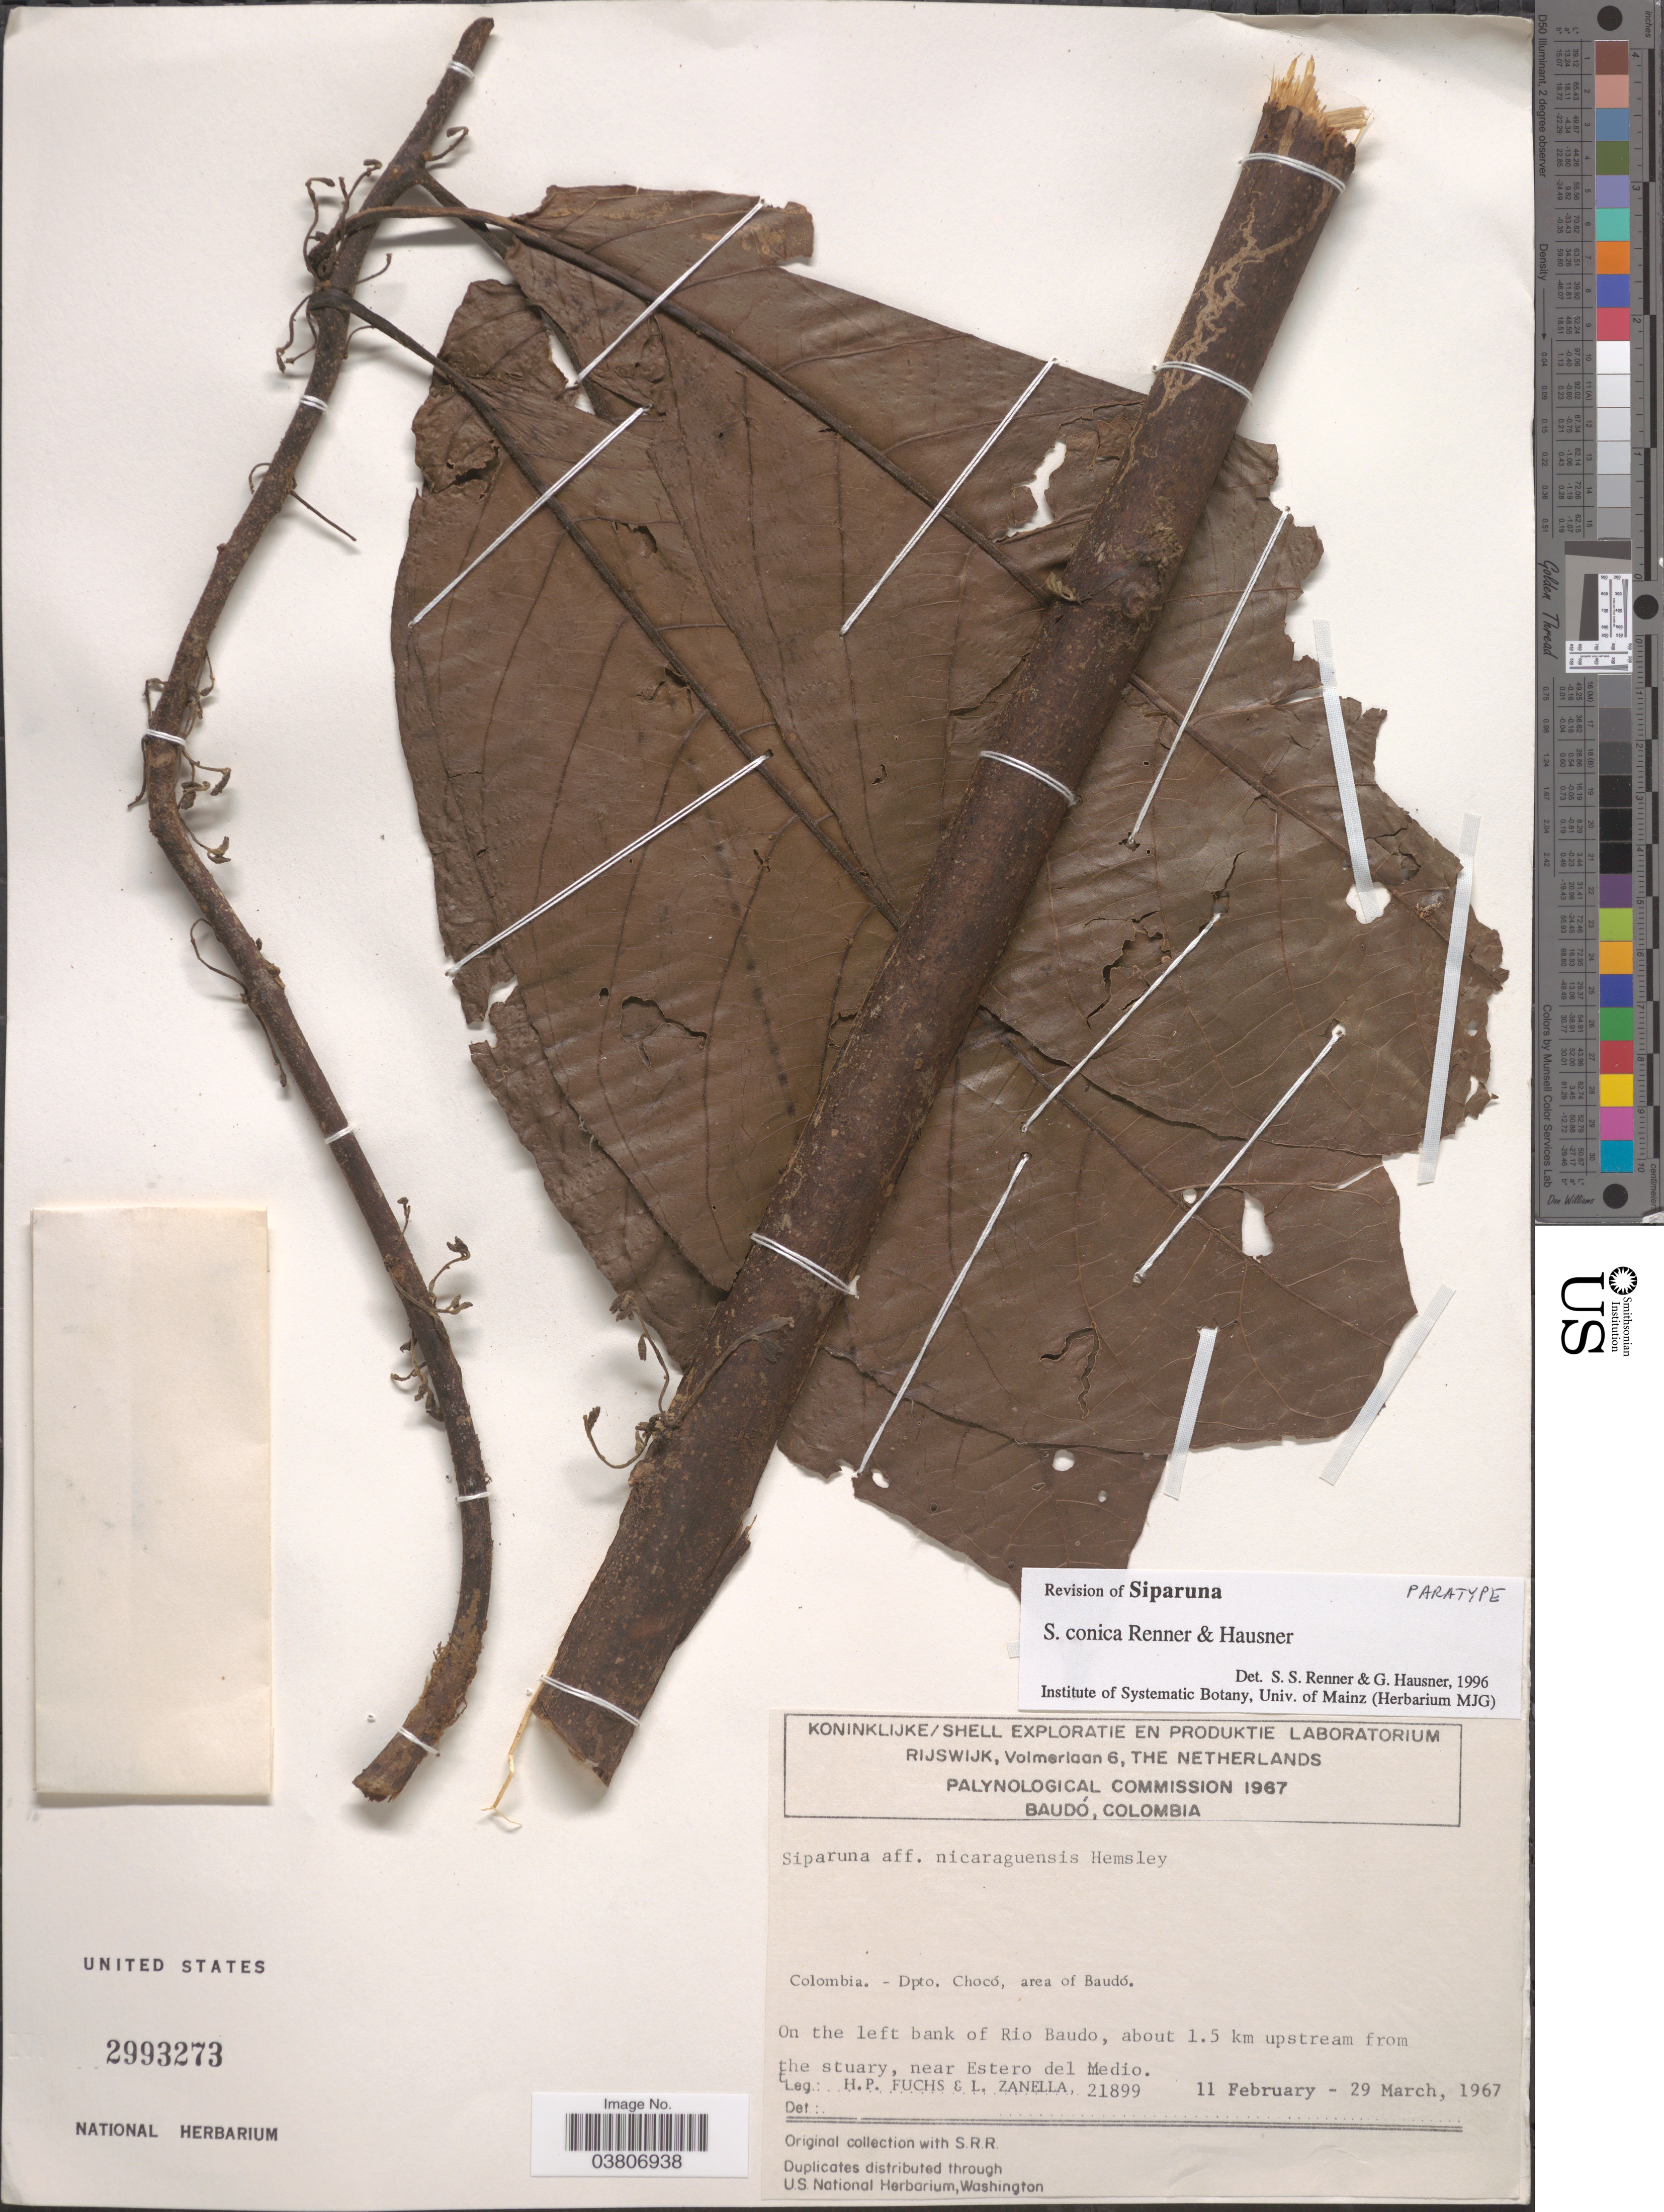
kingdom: Plantae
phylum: Tracheophyta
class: Magnoliopsida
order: Laurales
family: Siparunaceae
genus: Siparuna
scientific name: Siparuna conica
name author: S.S. Renner & Hausner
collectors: H. P. Fuchs & L. Zanella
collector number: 21899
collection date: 1967-02-11/1967-03-29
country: Colombia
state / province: Chocó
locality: Dpto. Chocó, area of Baudó. On the left bank of Rio Baudo, about 1.5 km upstream from the stuary, near Estero del Medio.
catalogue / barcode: US 2993273